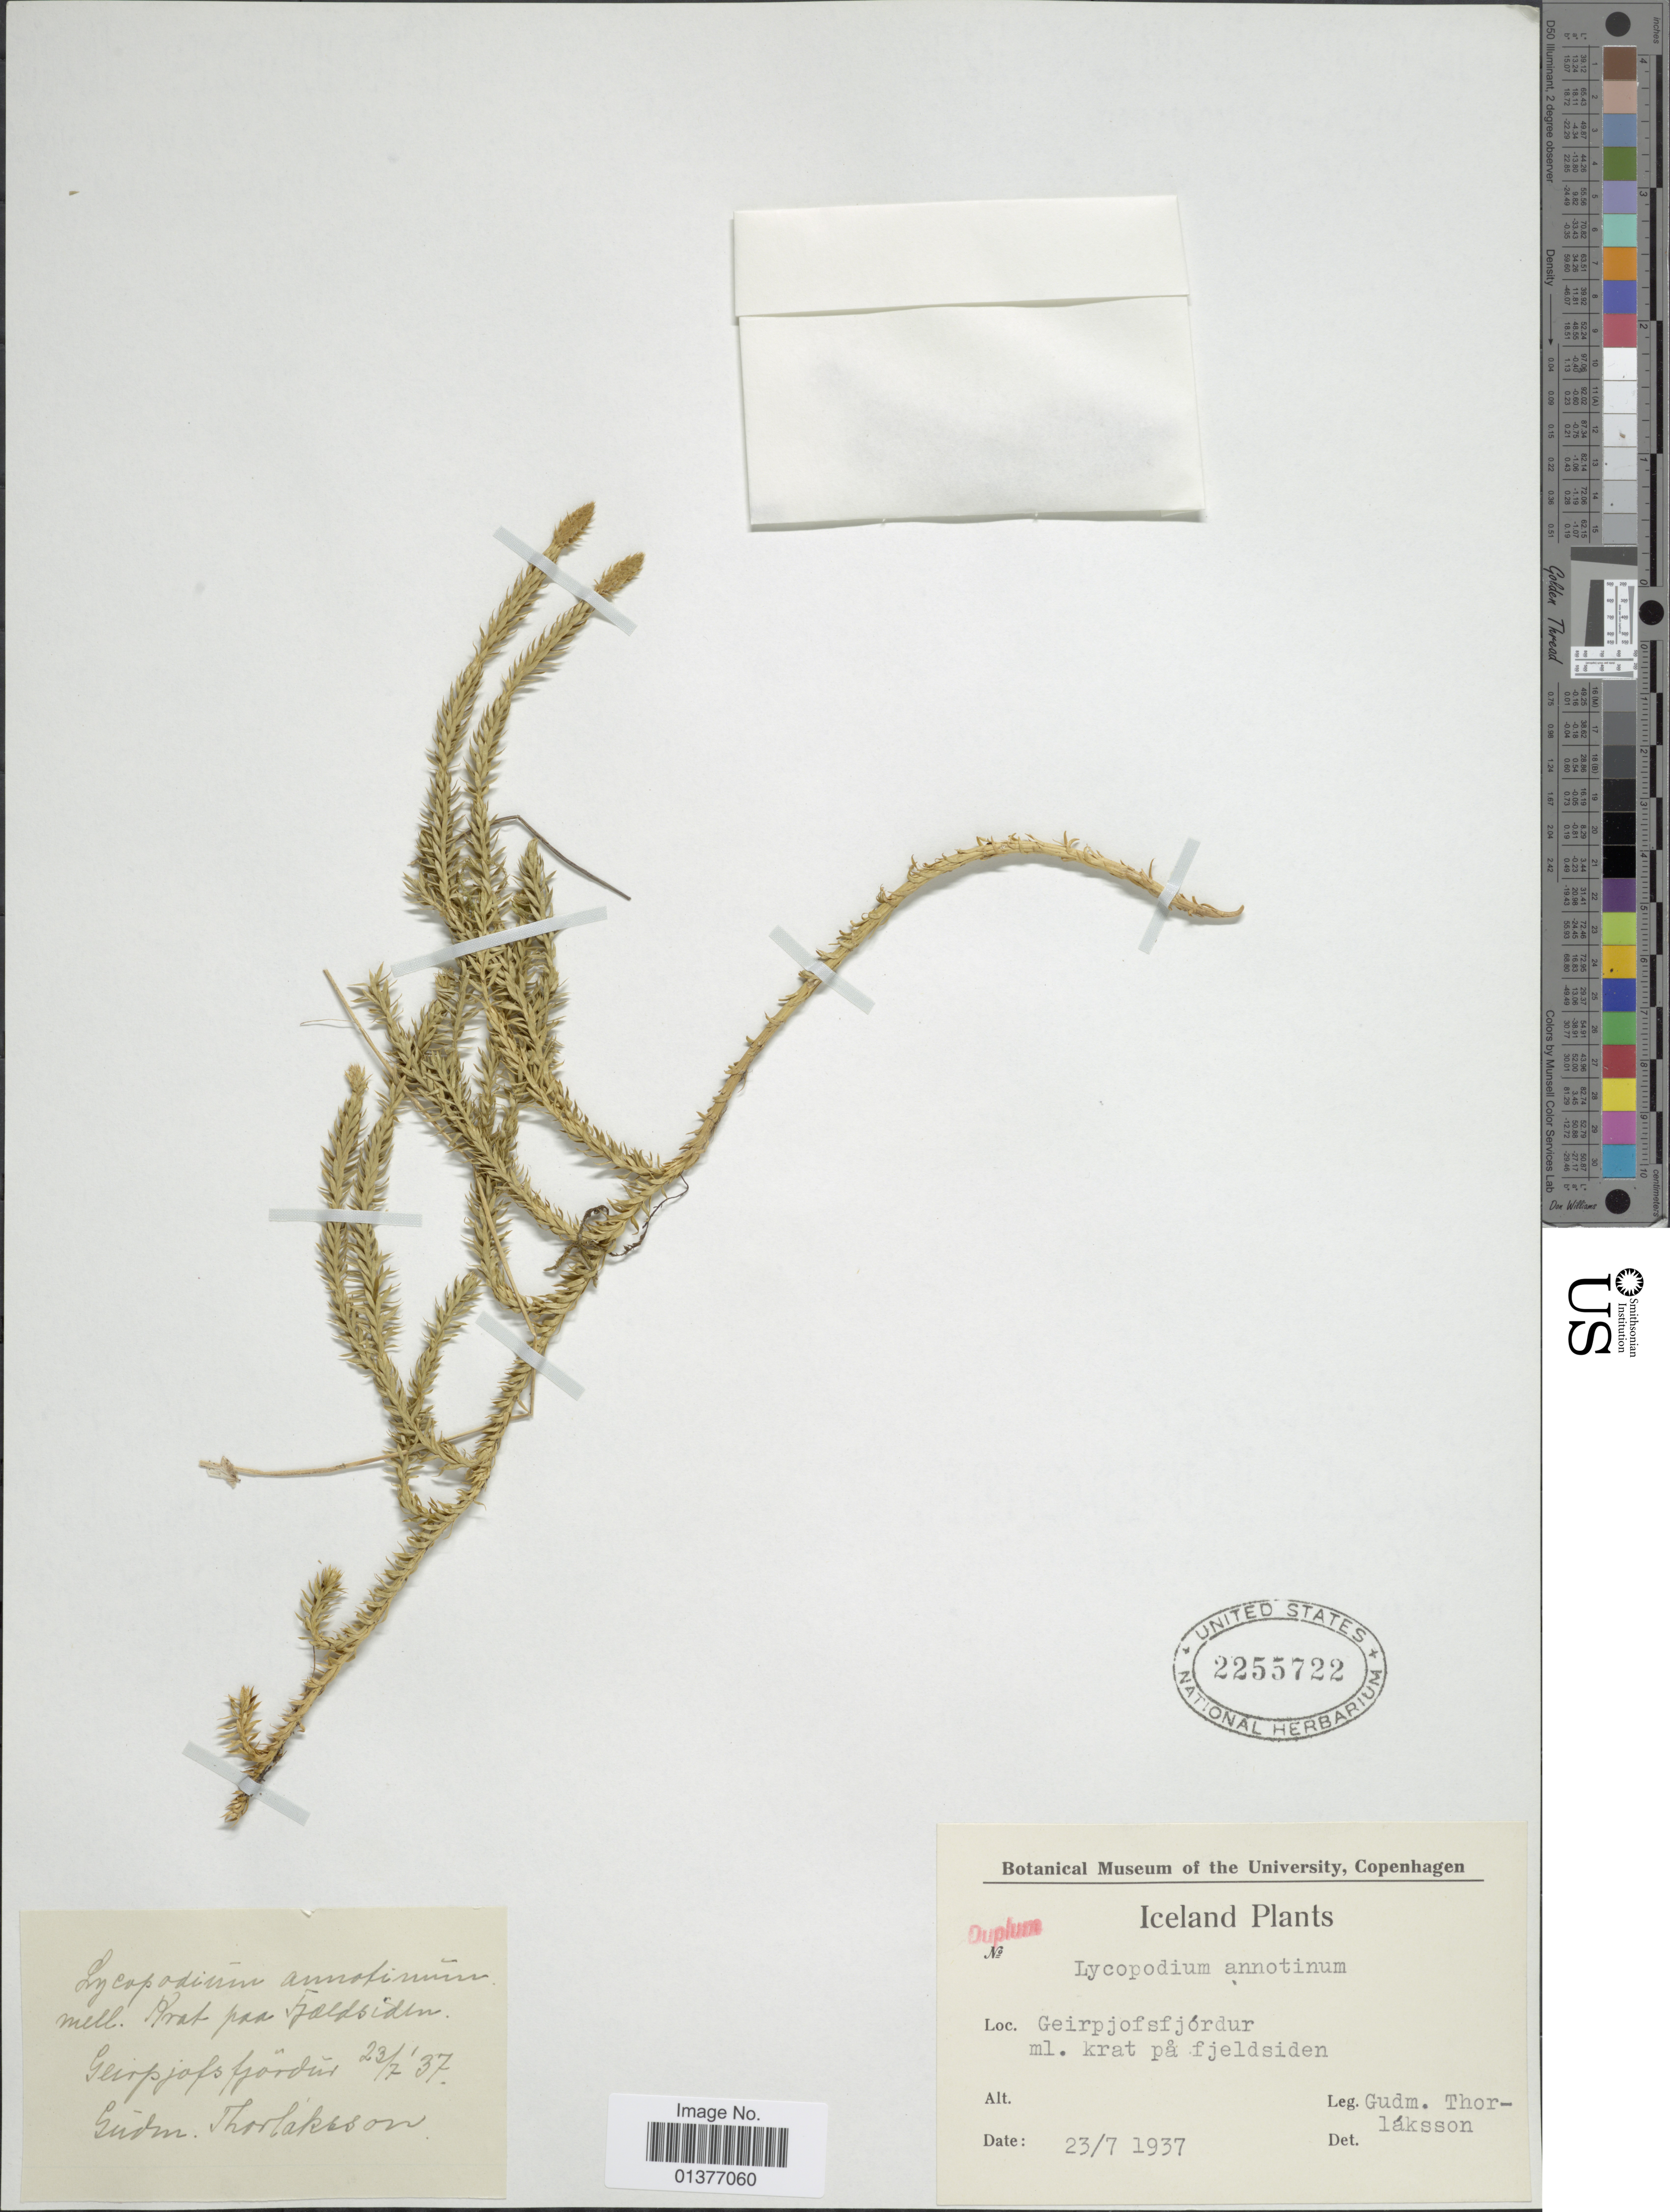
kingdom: Plantae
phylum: Tracheophyta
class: Lycopodiopsida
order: Lycopodiales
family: Lycopodiaceae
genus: Spinulum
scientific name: Spinulum annotinum subsp. annotinum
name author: (L.) A. Haines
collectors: G. Thorlaksson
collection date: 1937-07-23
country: Iceland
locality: Botn. Geirpjofsfjordur(i Lyngbakker)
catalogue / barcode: US 2255722